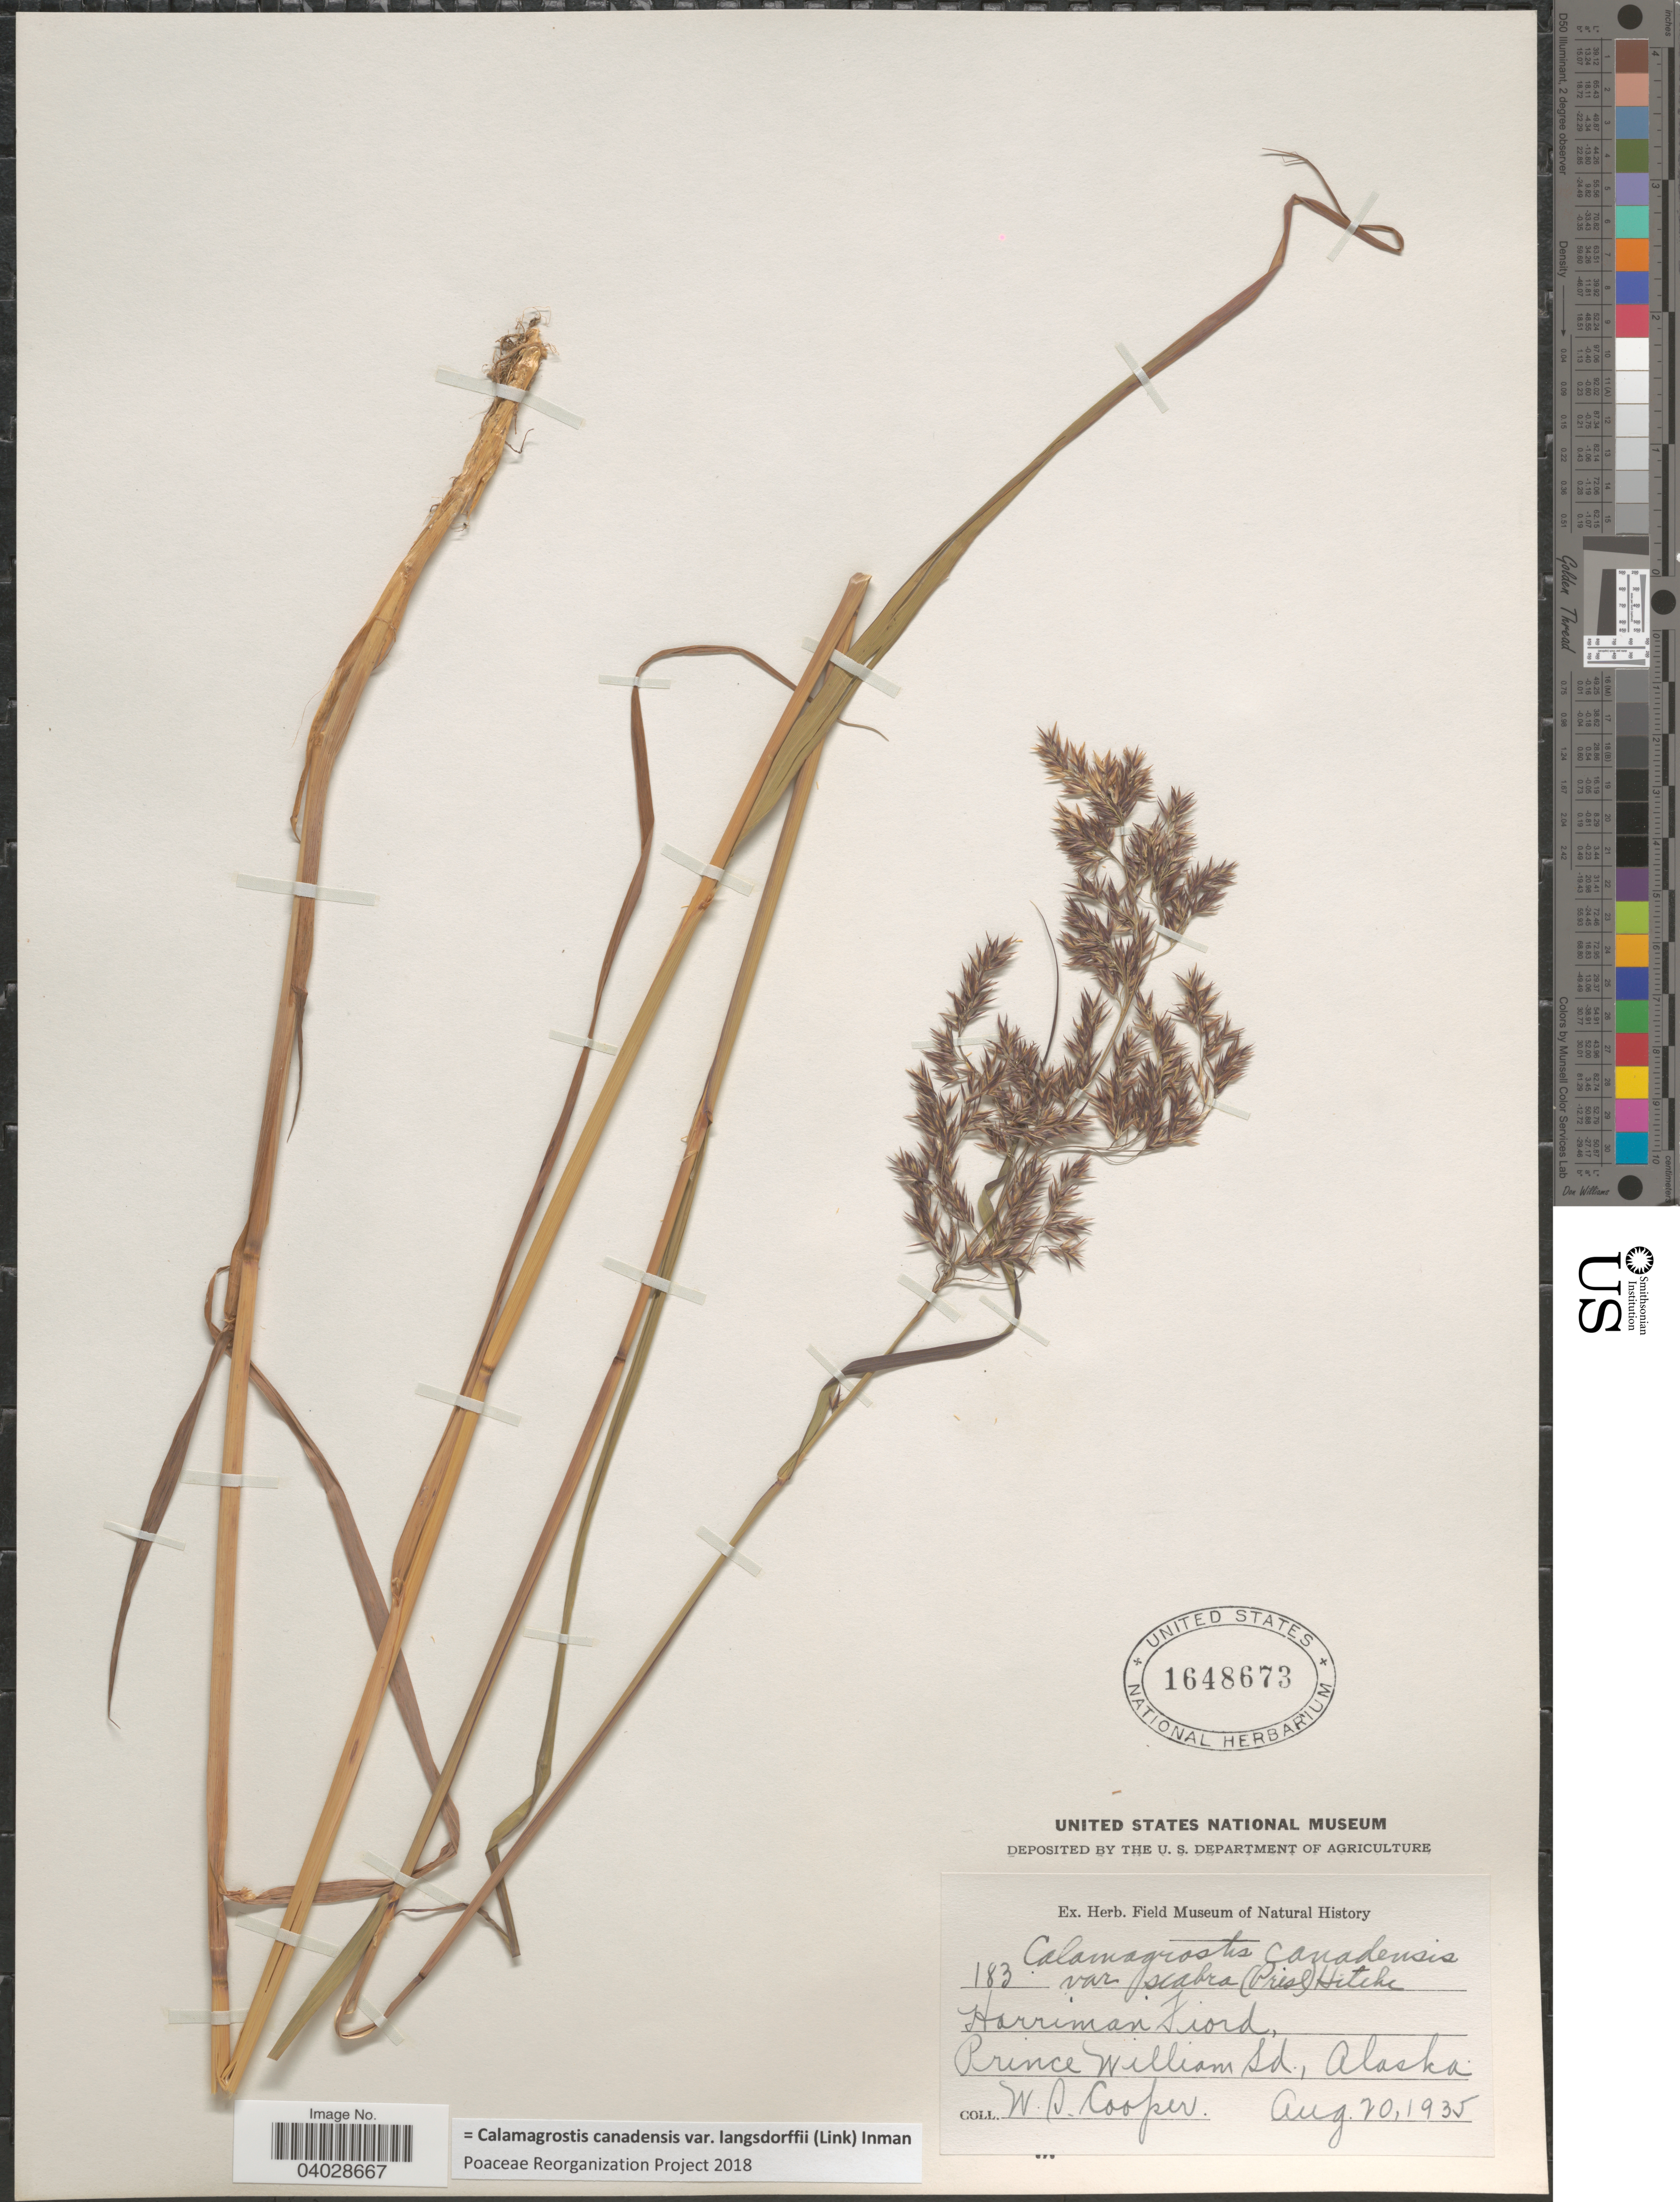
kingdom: Plantae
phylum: Tracheophyta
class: Liliopsida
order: Poales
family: Poaceae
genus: Calamagrostis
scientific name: Calamagrostis canadensis var. langsdorffii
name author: (Link) Inman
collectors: W. Cooper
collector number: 183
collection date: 1935-08-20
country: United States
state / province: Alaska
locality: Harriman Fiord, Prince William Sd.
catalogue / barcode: US 1648673